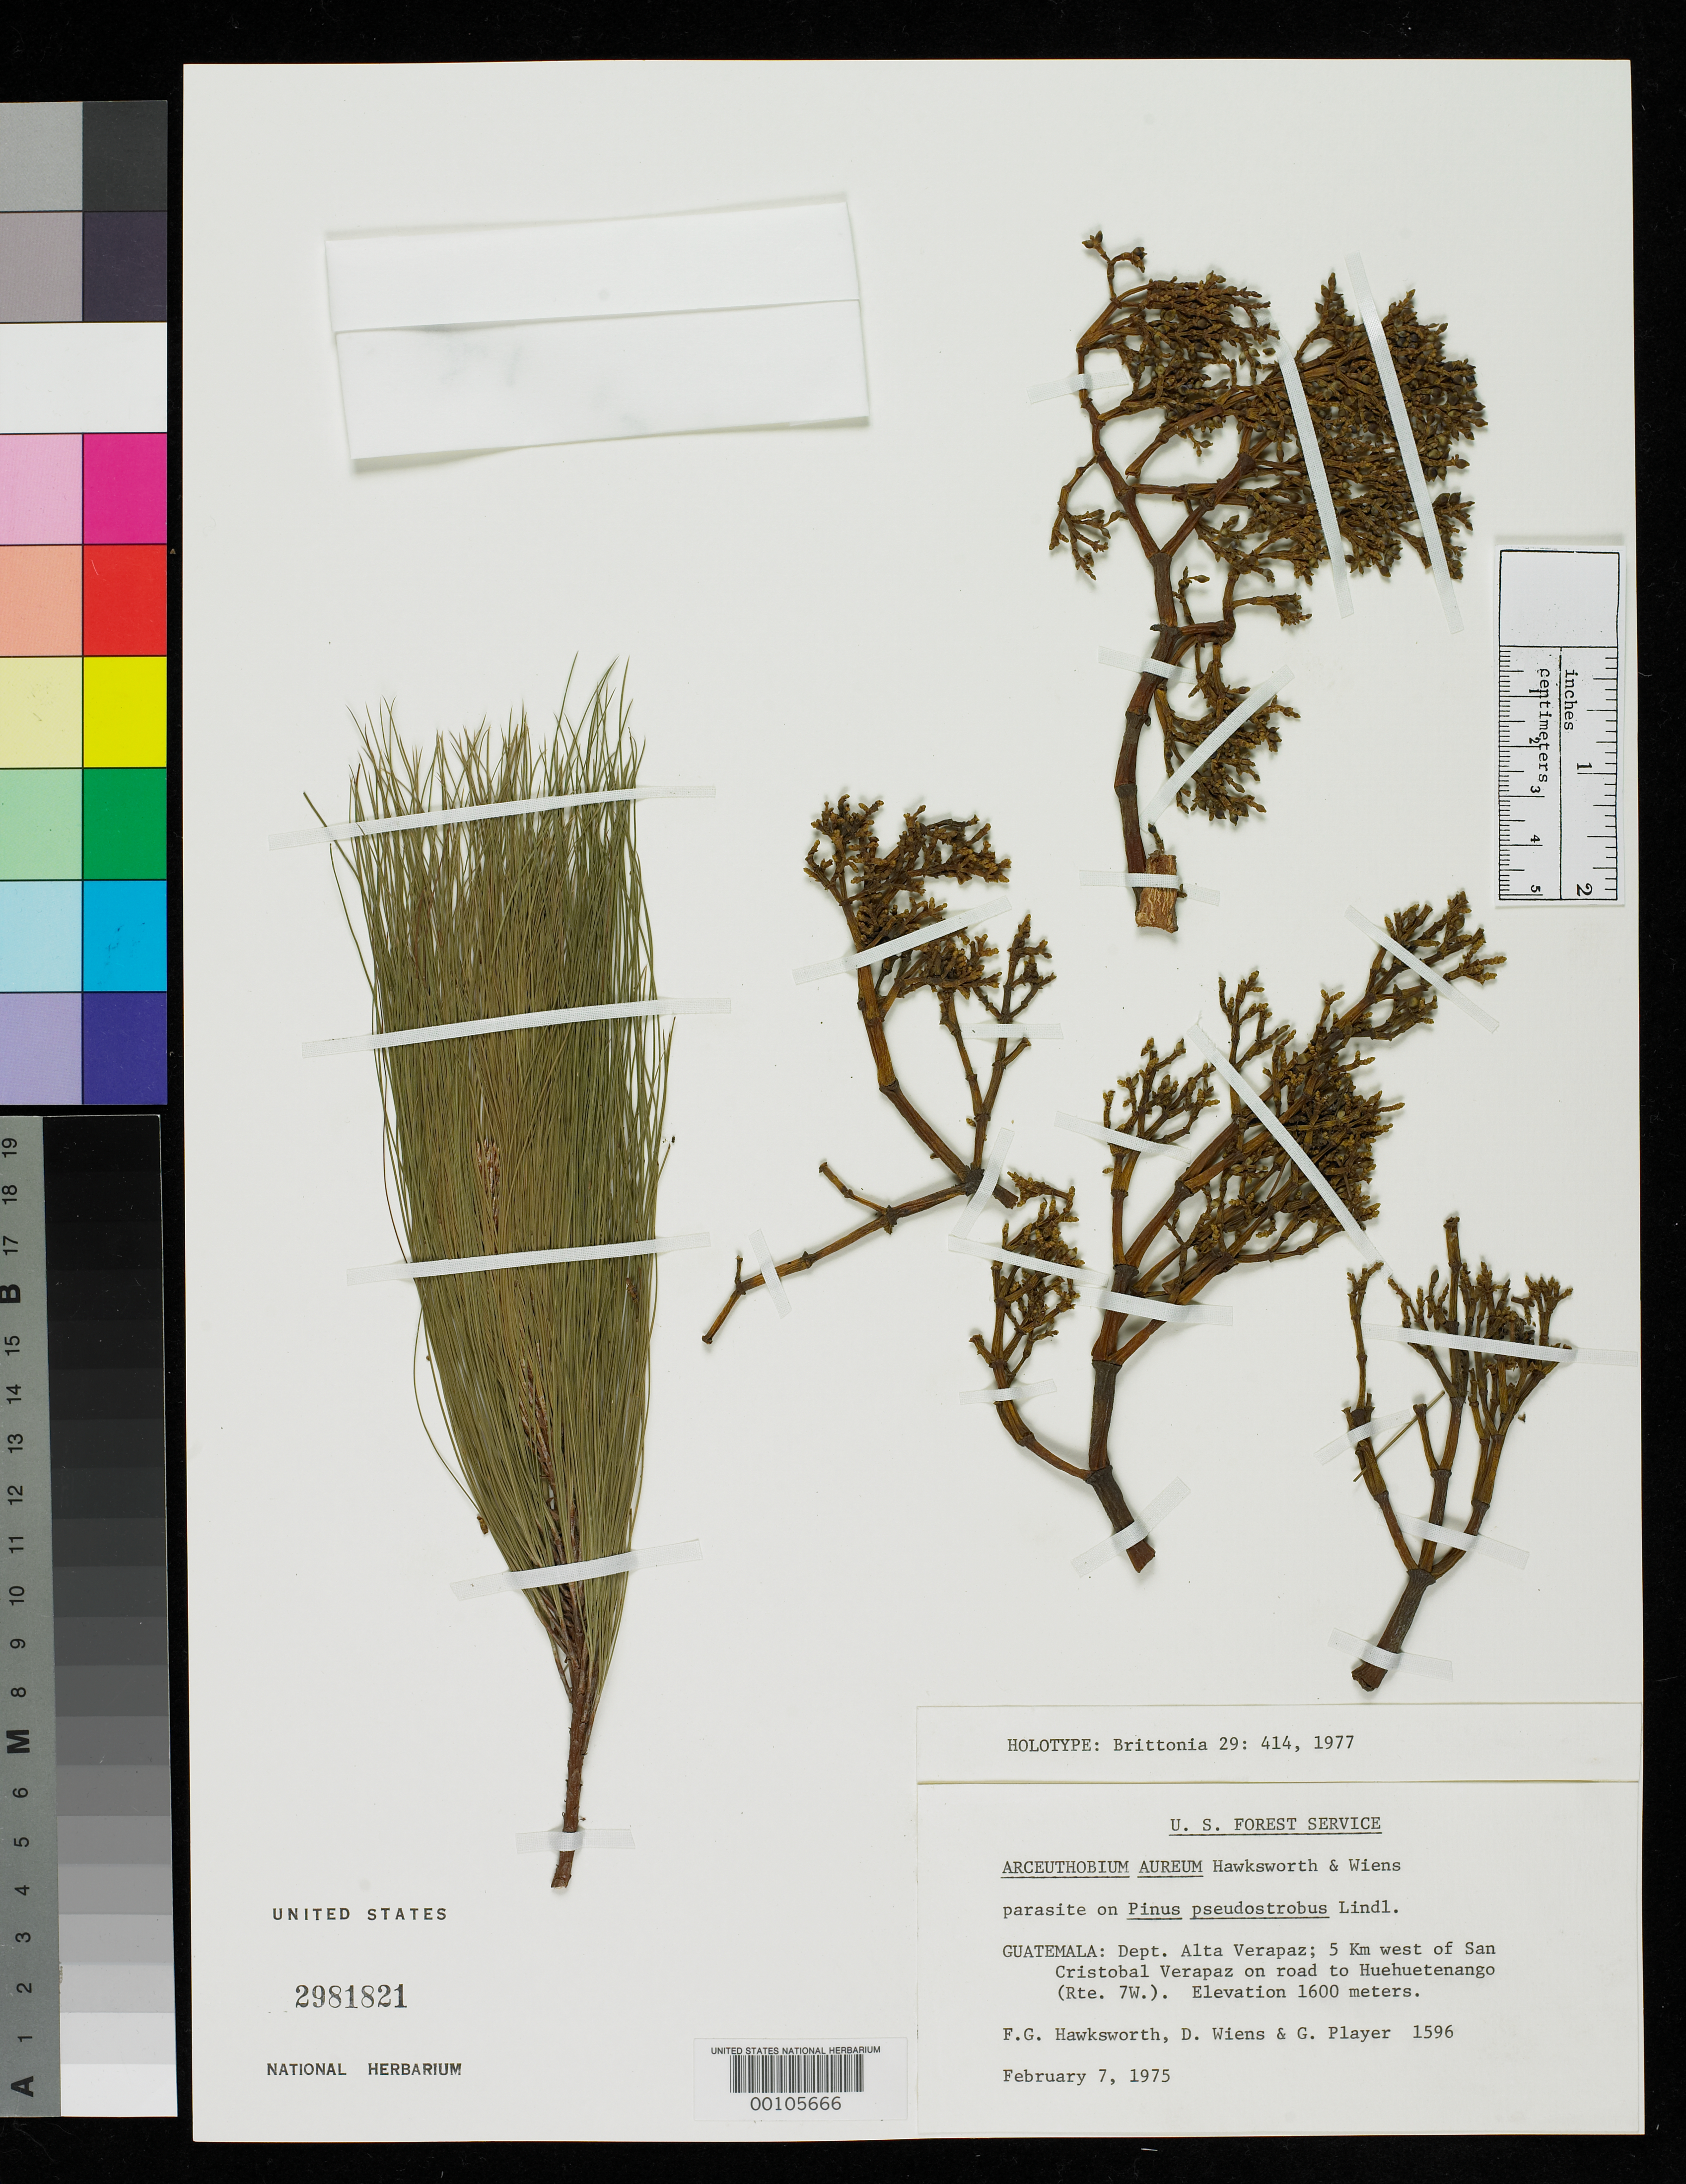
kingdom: Plantae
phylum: Tracheophyta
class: Magnoliopsida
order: Santalales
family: Viscaceae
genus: Arceuthobium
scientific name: Arceuthobium aureum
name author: Hawksw. & Wiens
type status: Holotype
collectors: F. G. Hawksworth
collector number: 1596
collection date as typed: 07 Feb 1975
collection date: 1975-02-07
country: Guatemala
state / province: Alta Verapaz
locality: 5 km W of San Cristobal Verapaz on road to Huehuetenango.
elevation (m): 1600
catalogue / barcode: US 2981821